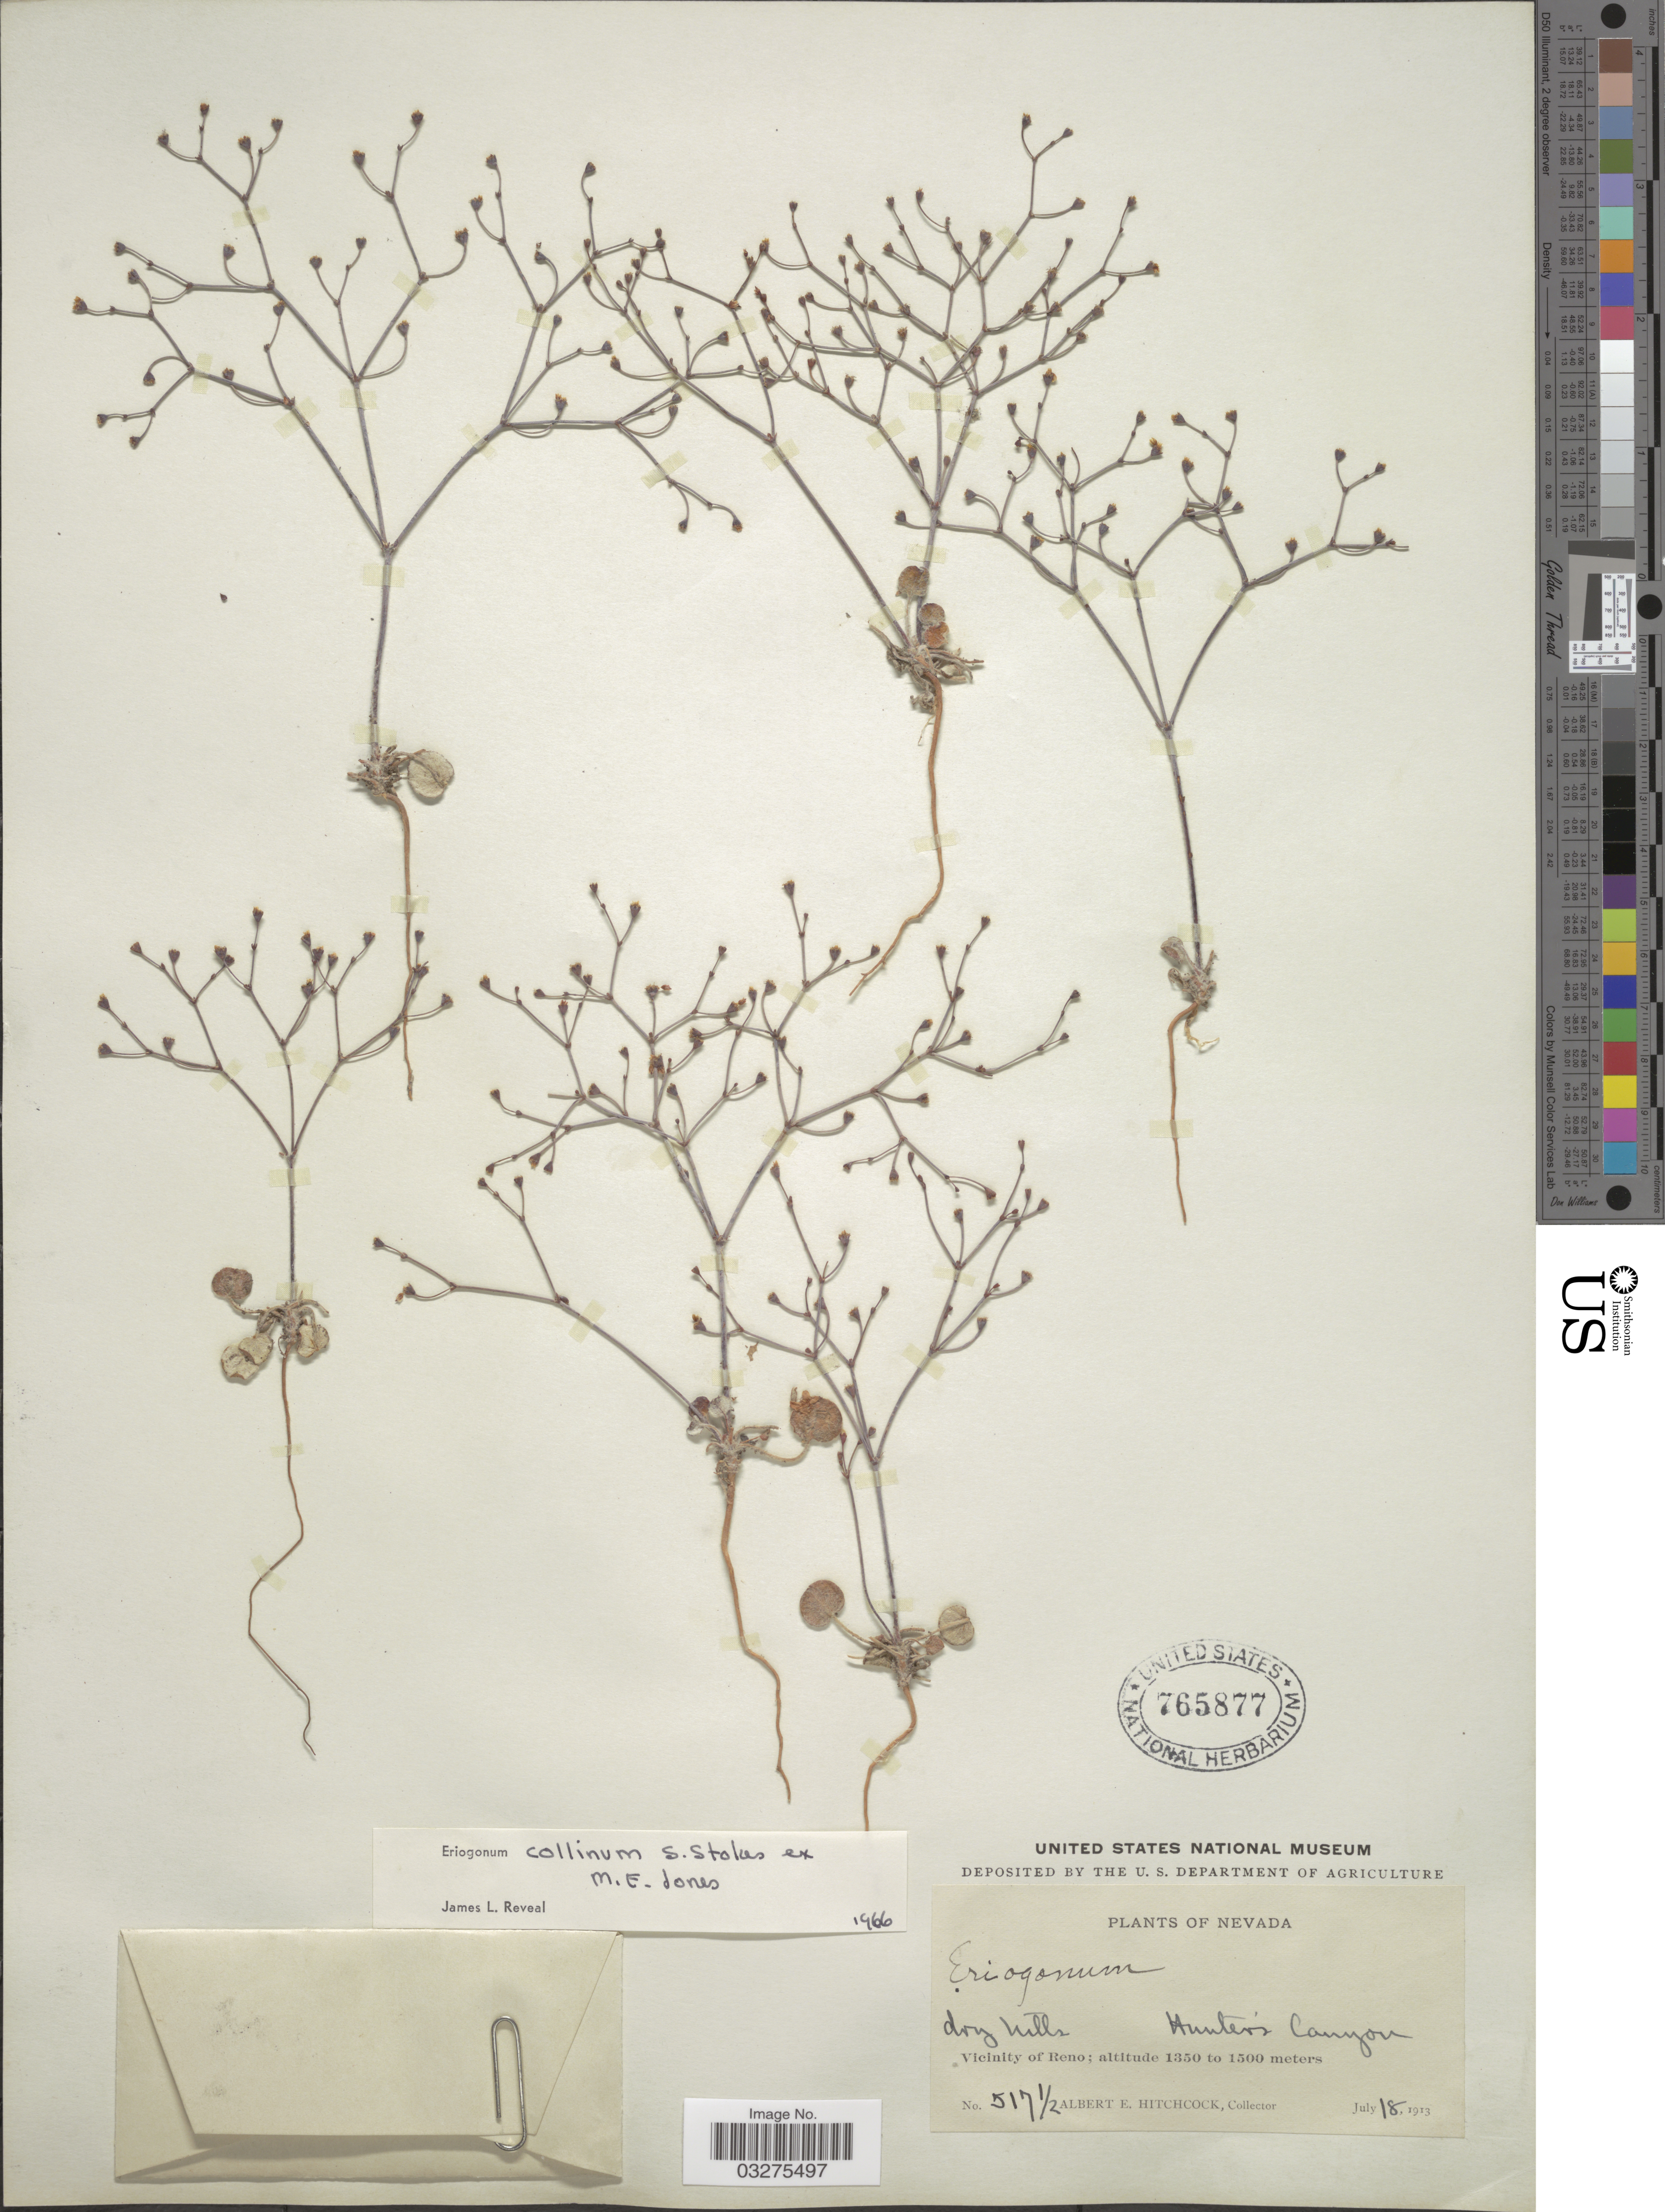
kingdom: Plantae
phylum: Tracheophyta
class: Magnoliopsida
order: Caryophyllales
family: Polygonaceae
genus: Eriogonum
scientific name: Eriogonum collinum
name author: S. Stokes ex M.E. Jones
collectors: A. Hitchcock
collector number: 517½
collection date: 1913-07-18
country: United States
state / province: Nevada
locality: Hunter's Canyon. Vicinity of Reno.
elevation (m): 1350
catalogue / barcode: US 765877